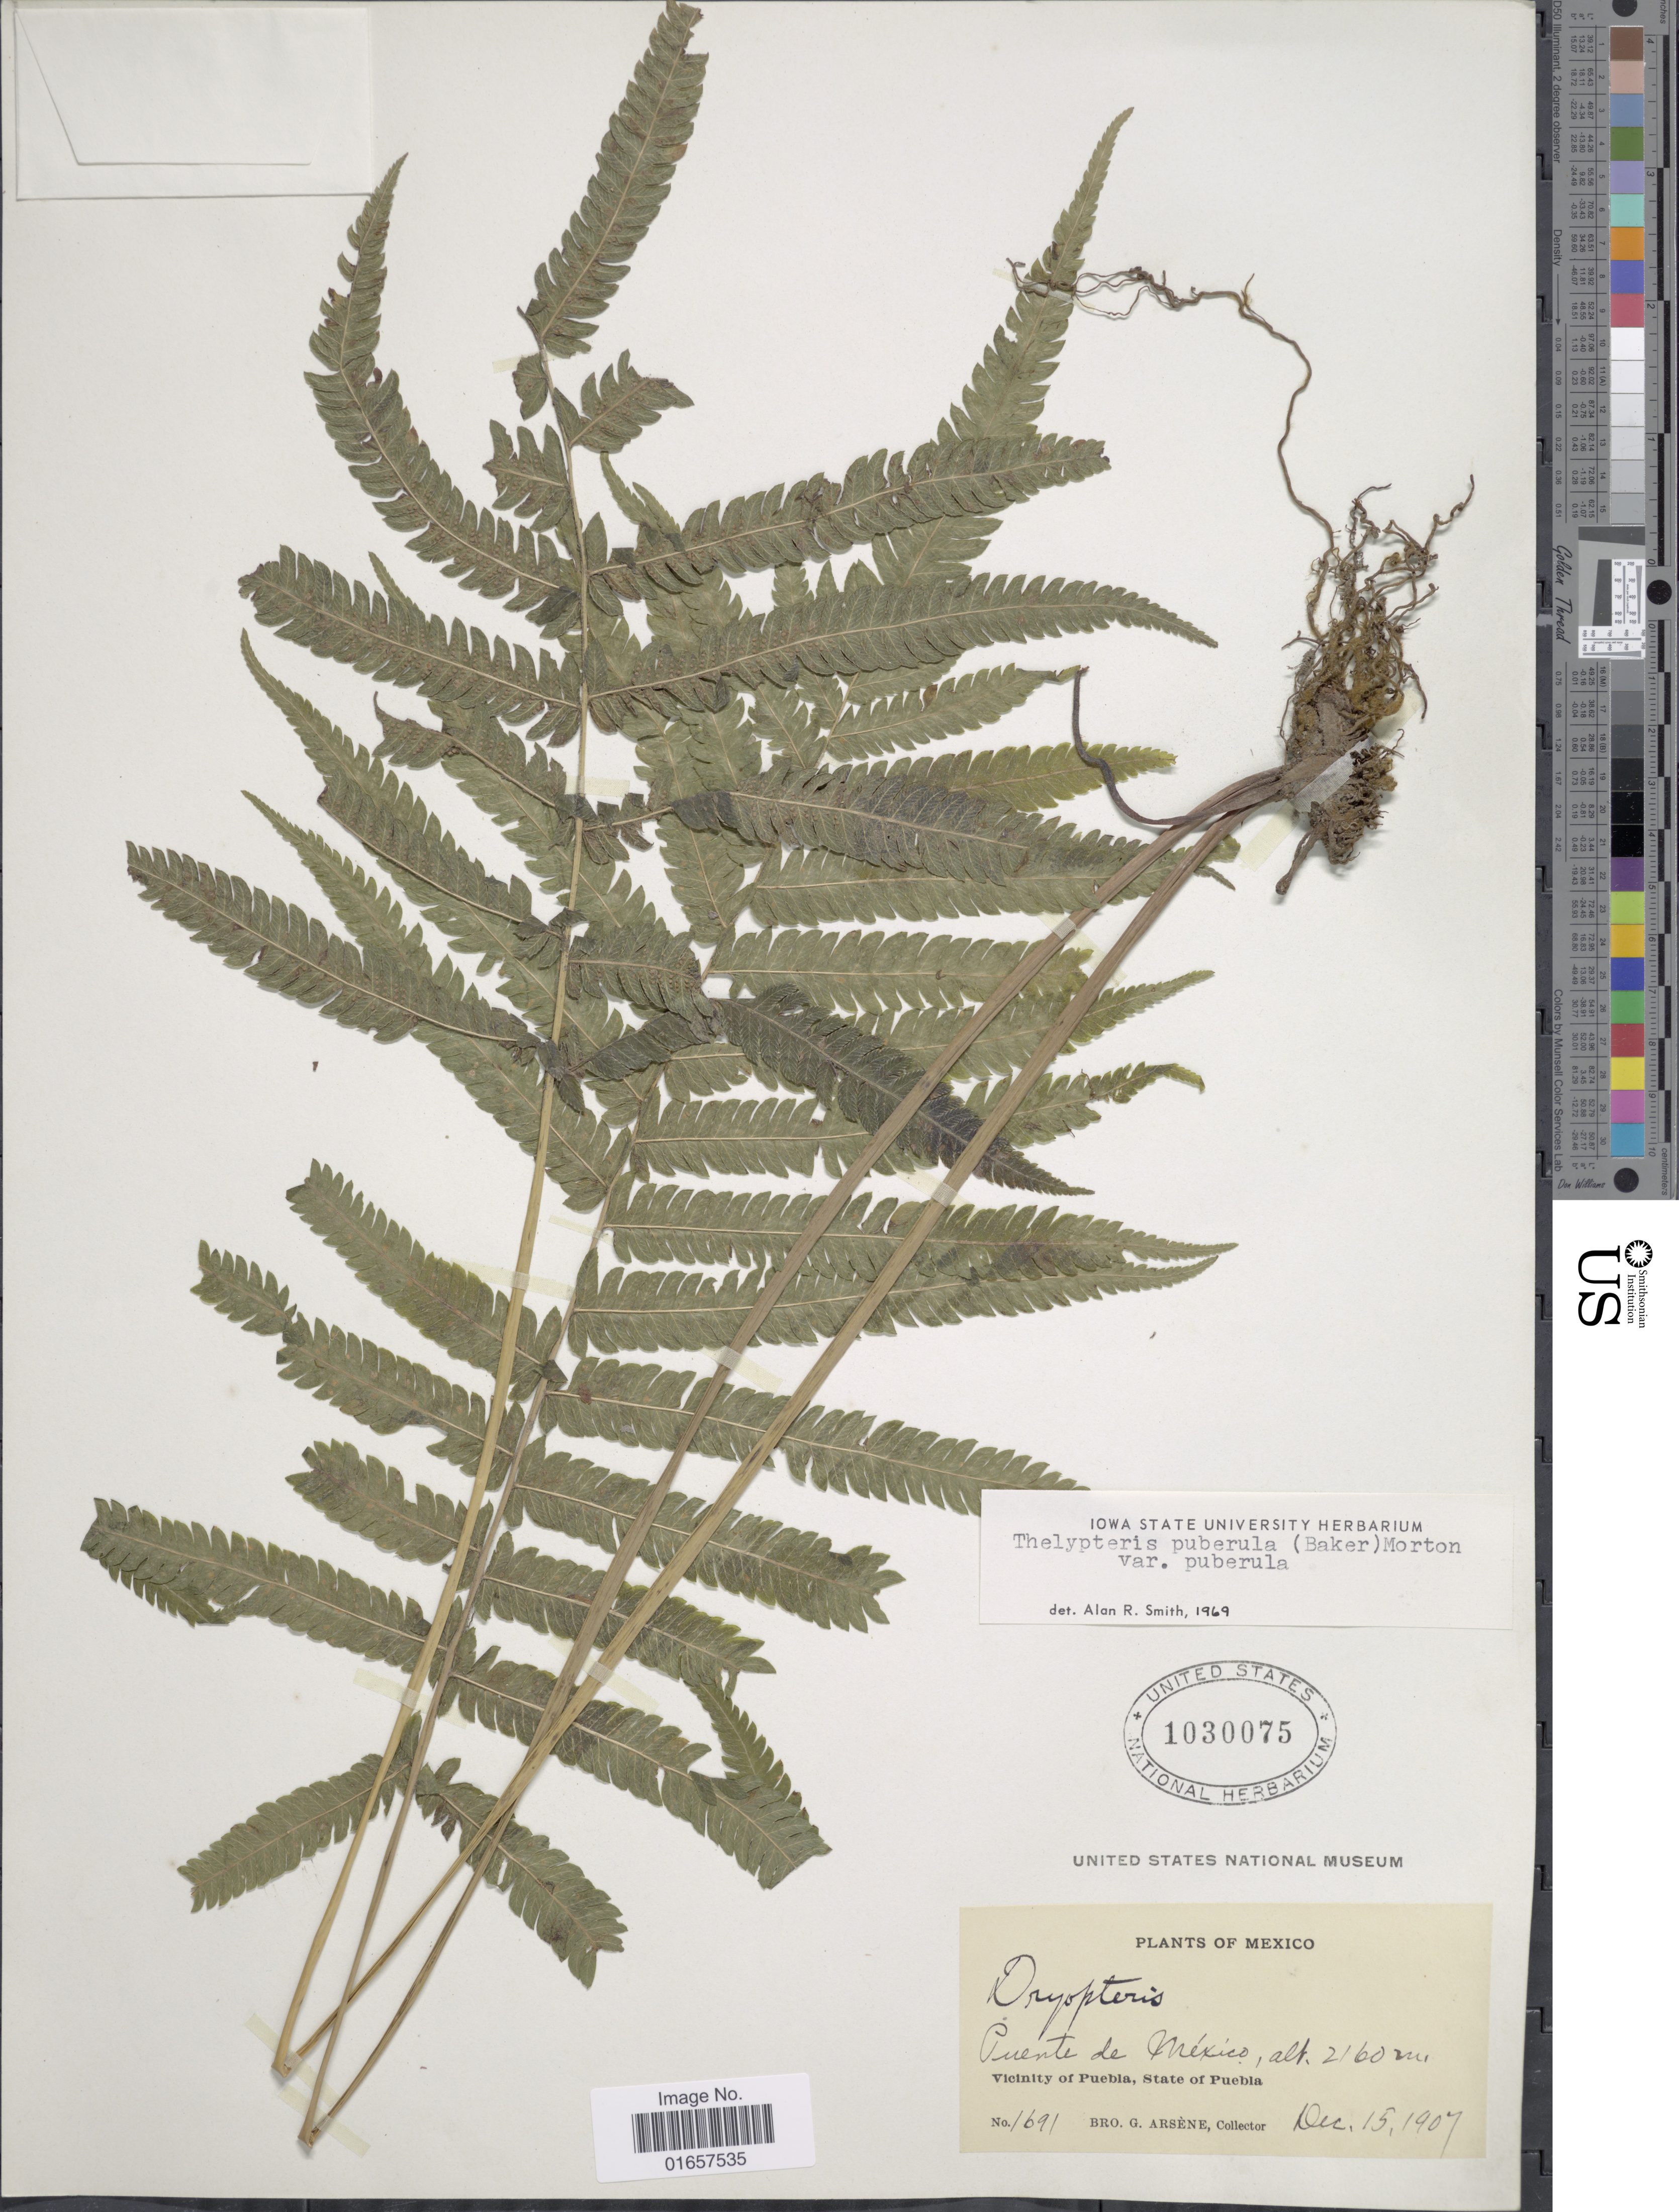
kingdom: Plantae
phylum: Tracheophyta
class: Polypodiopsida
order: Polypodiales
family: Thelypteridaceae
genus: Christella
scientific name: Christella puberula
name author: (Baker) Á. Löve & D. Löve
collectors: Bro. G. Arsène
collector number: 1691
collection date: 1907-02-15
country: Mexico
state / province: Puebla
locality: Mexico, Puente de Mexico, Vicinity of Puebla, State of Puebla.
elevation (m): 2160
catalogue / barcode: US 1030075